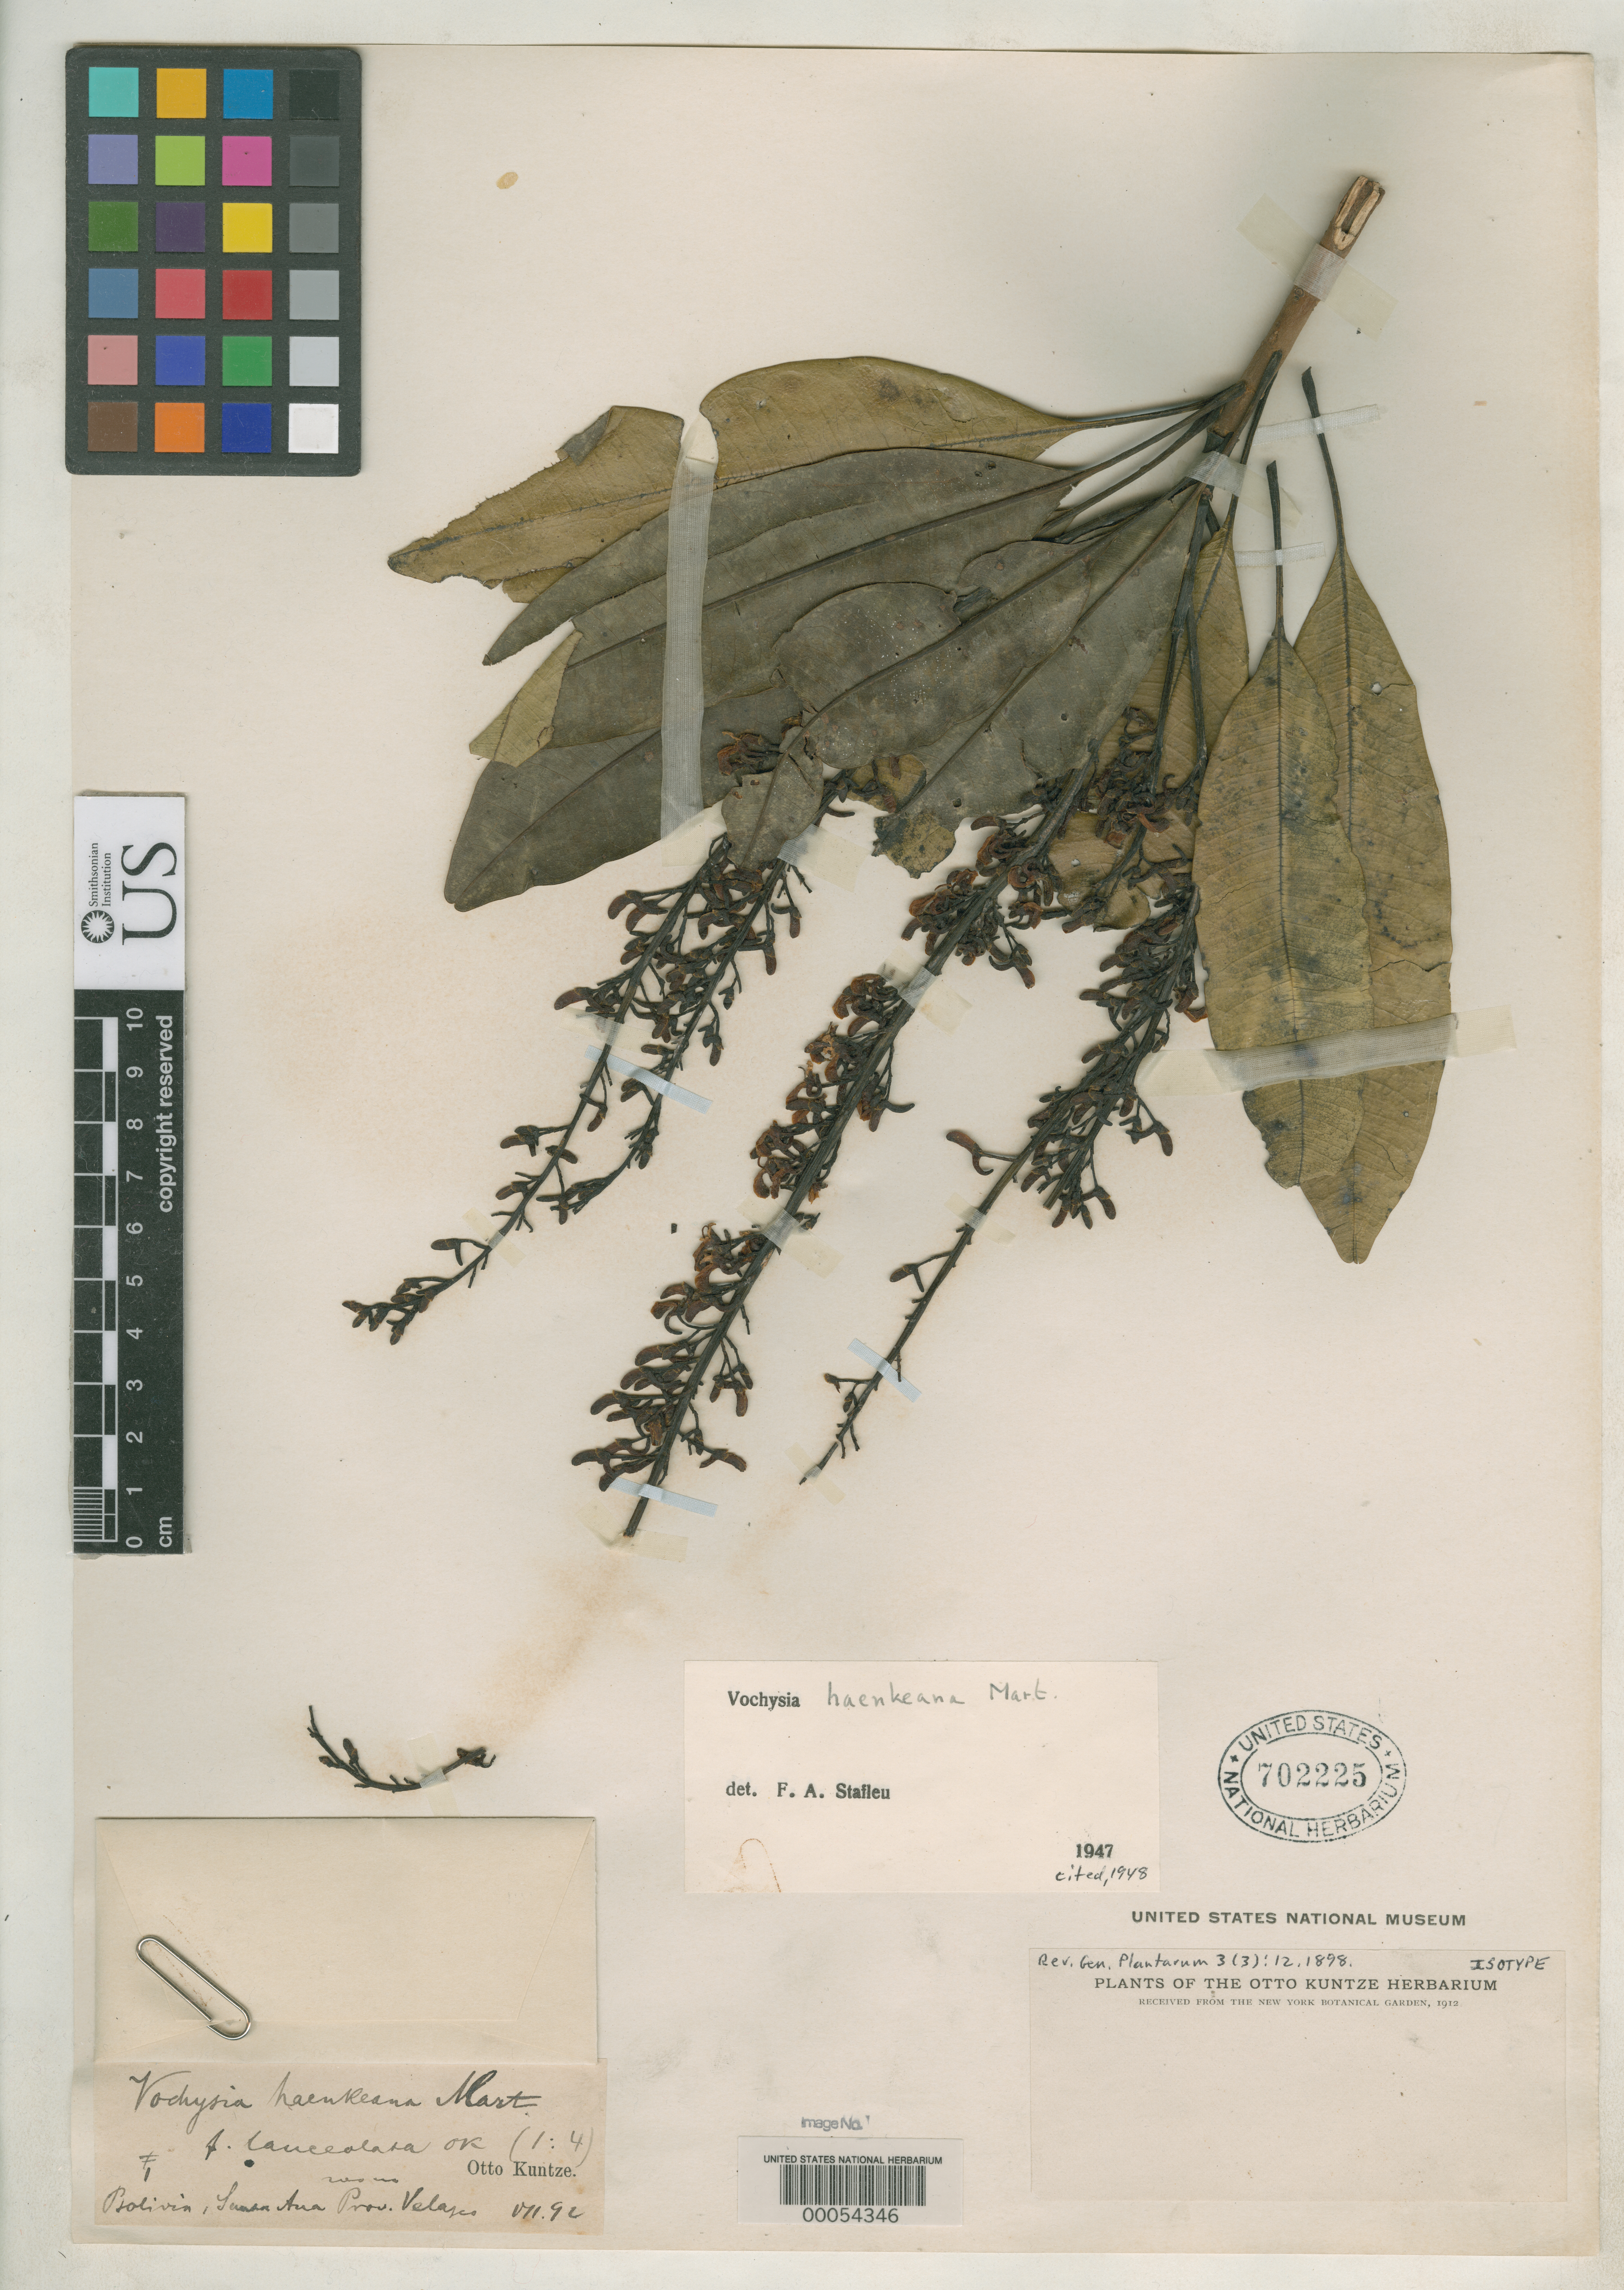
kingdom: Plantae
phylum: Tracheophyta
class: Magnoliopsida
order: Myrtales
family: Vochysiaceae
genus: Vochysia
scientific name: Vochysia haenkeana var. lanceolata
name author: Kuntze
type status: Isotype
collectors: C.E.O. Kuntze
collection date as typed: Jul 1892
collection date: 1892-07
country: Bolivia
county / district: Velazco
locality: Santa Ana.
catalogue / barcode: US 702225